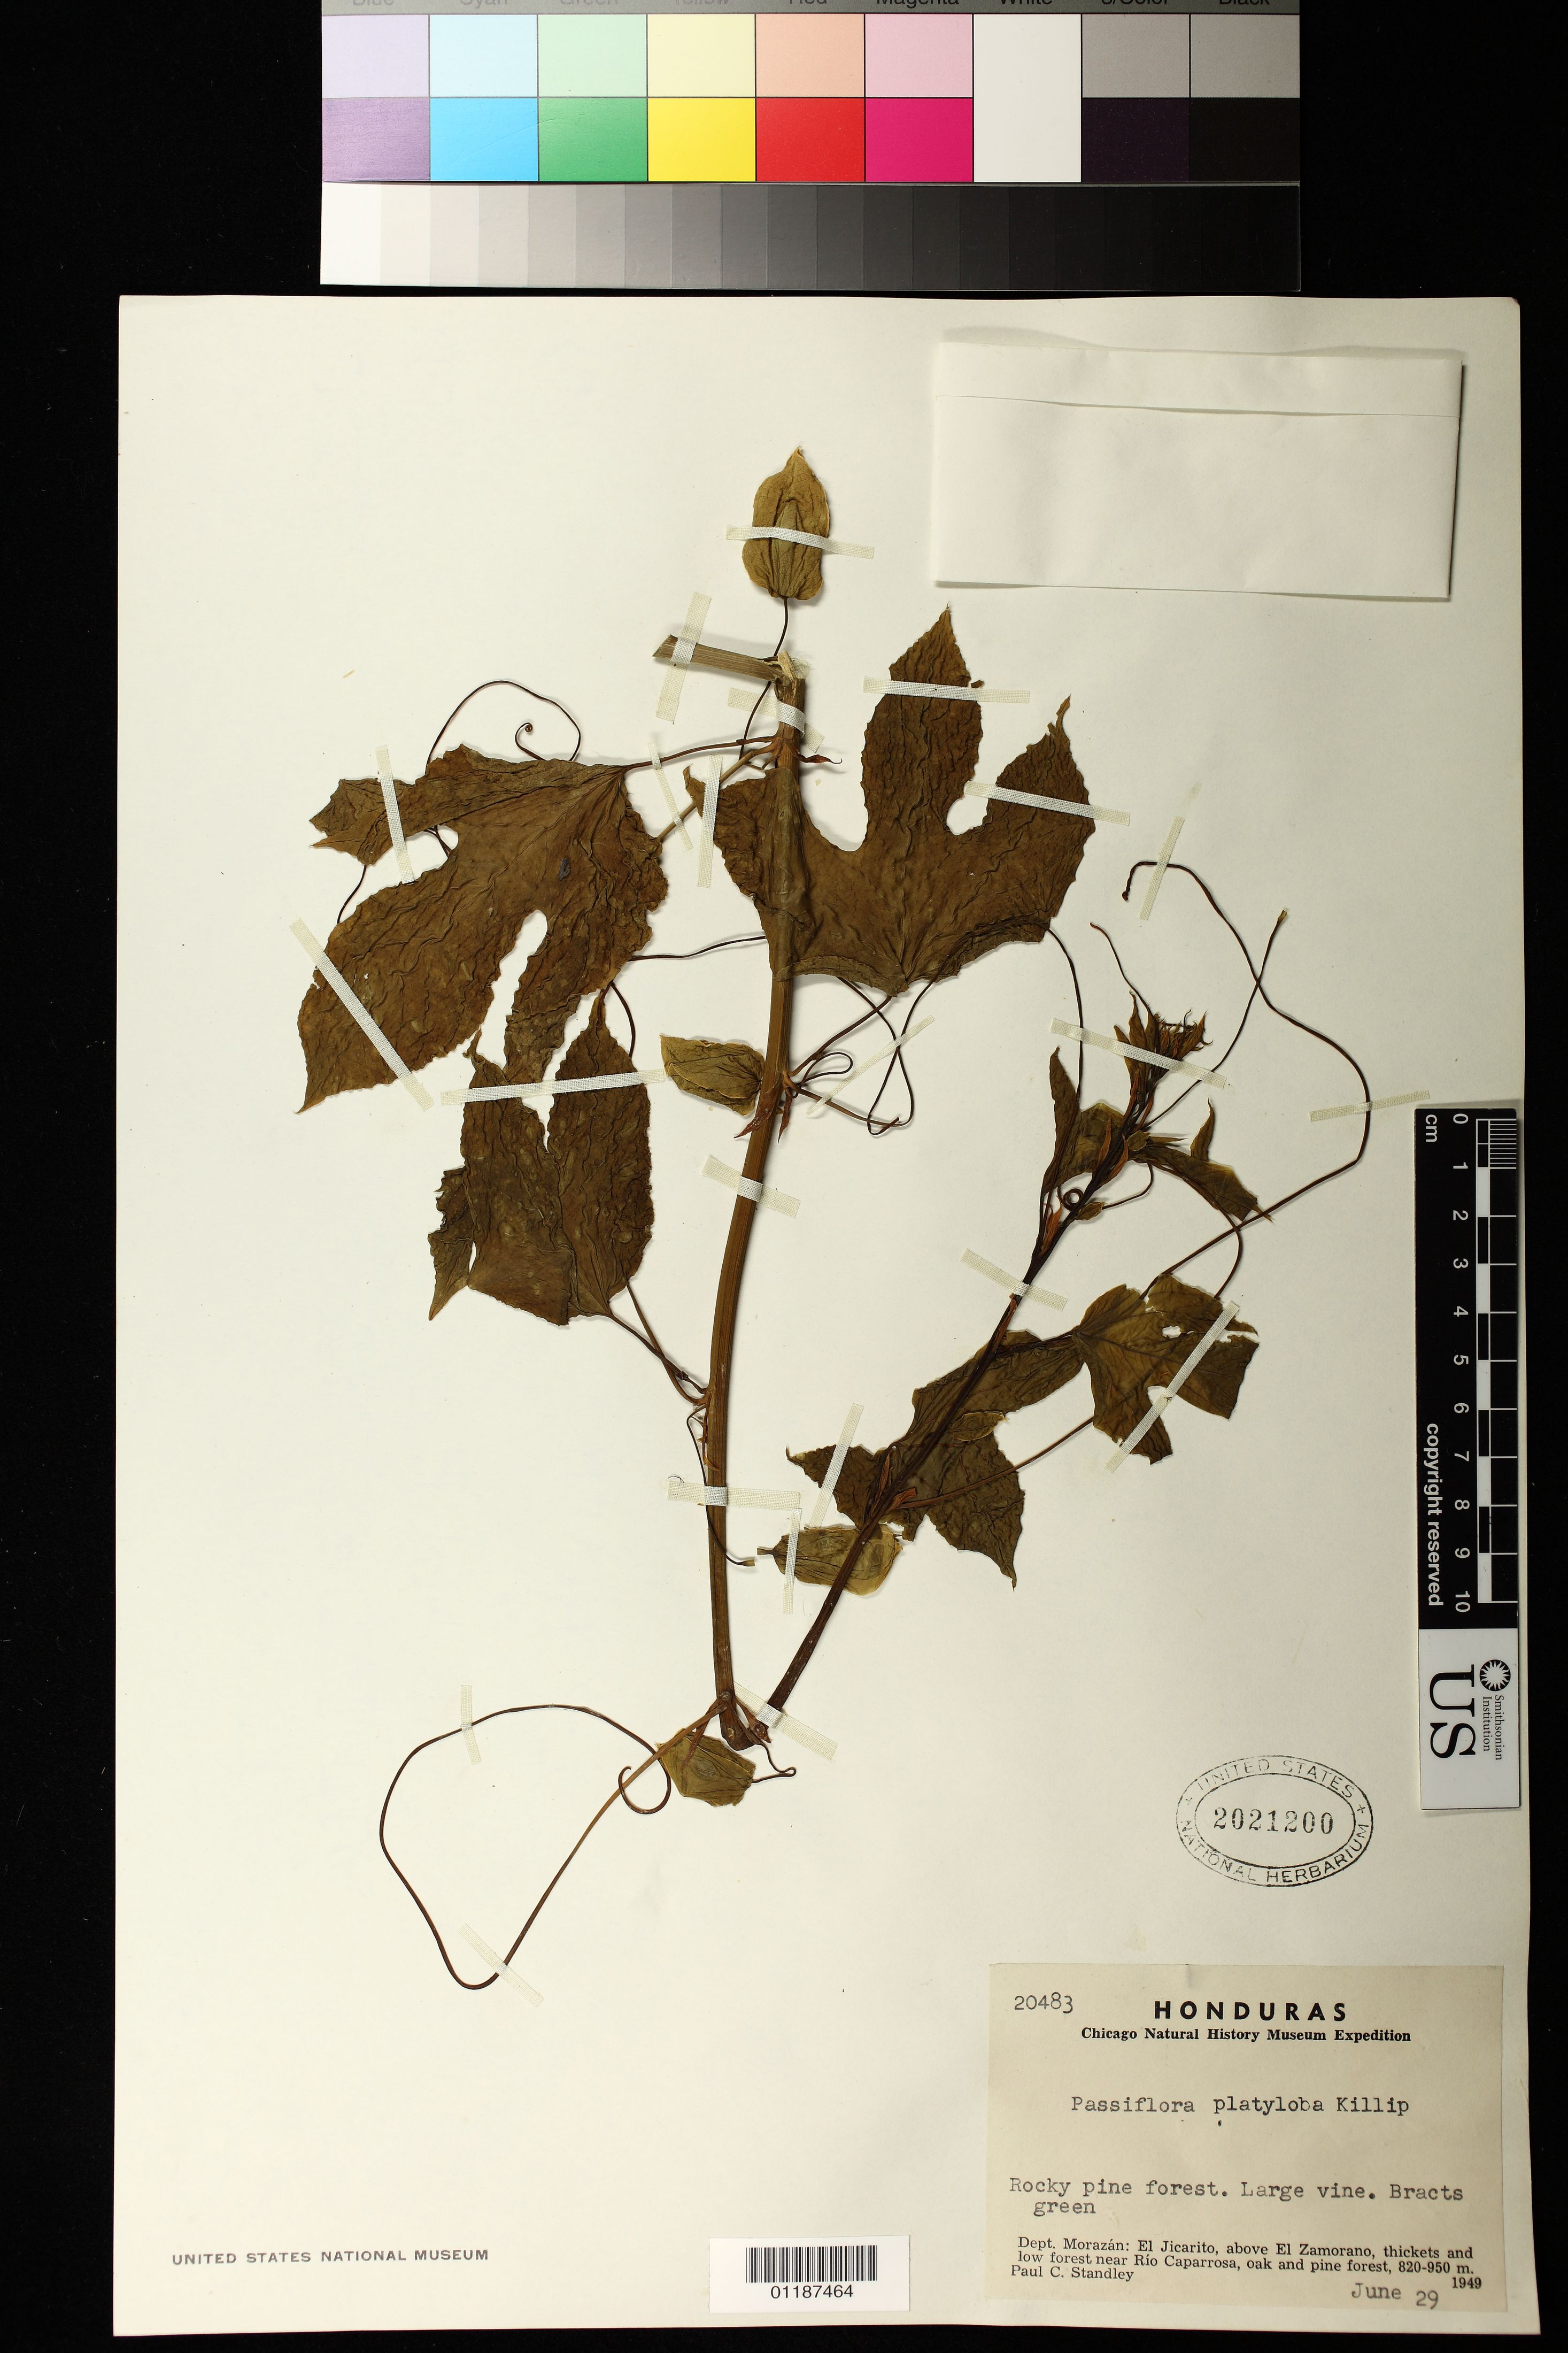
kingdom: Plantae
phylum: Tracheophyta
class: Magnoliopsida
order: Malpighiales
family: Passifloraceae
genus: Passiflora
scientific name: Passiflora platyloba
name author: Killip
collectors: P. C. Standley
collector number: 20483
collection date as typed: Jun 29 1949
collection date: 1949-06-29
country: Honduras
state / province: Fco. Morazán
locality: El Jicarito, above El Zamorano, thickets and low forest near Rio Caparrosa.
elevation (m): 820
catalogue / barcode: US 2021200